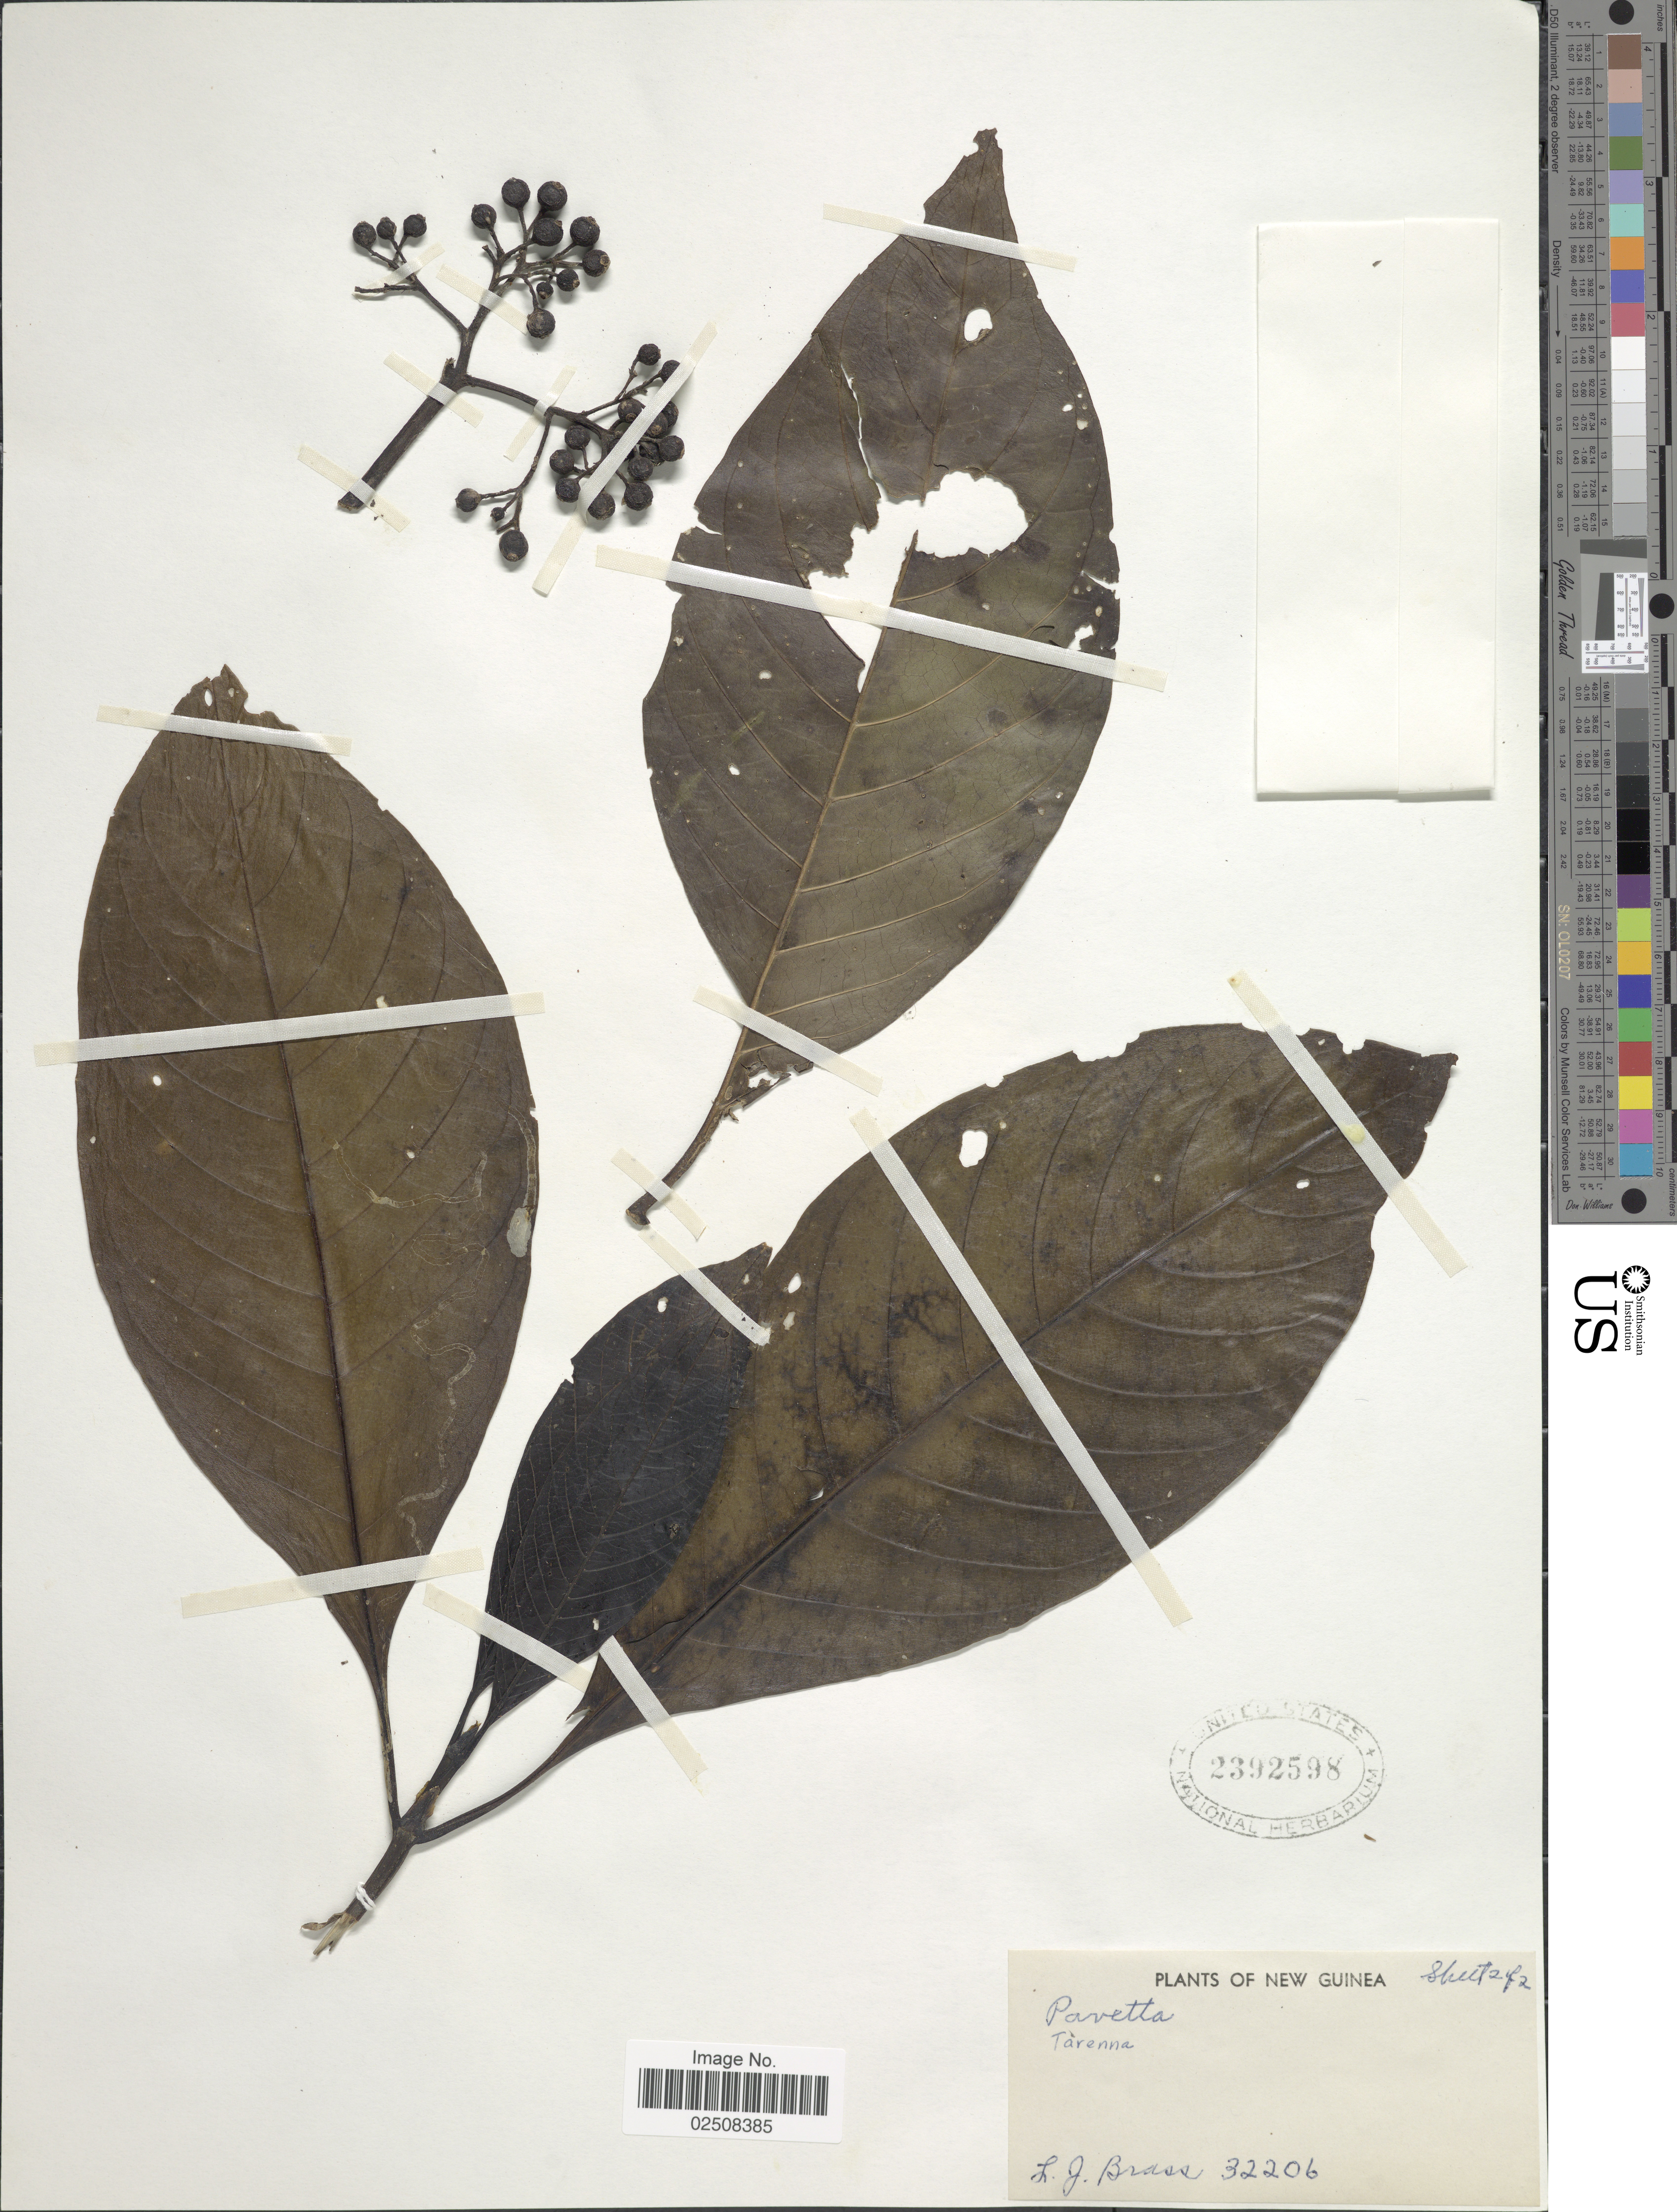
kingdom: Plantae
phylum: Tracheophyta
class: Magnoliopsida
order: Gentianales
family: Rubiaceae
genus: Pavetta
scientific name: Pavetta sp.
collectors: L. J. Brass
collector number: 32206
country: Papua New Guinea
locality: New Guinea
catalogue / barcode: US 2392598